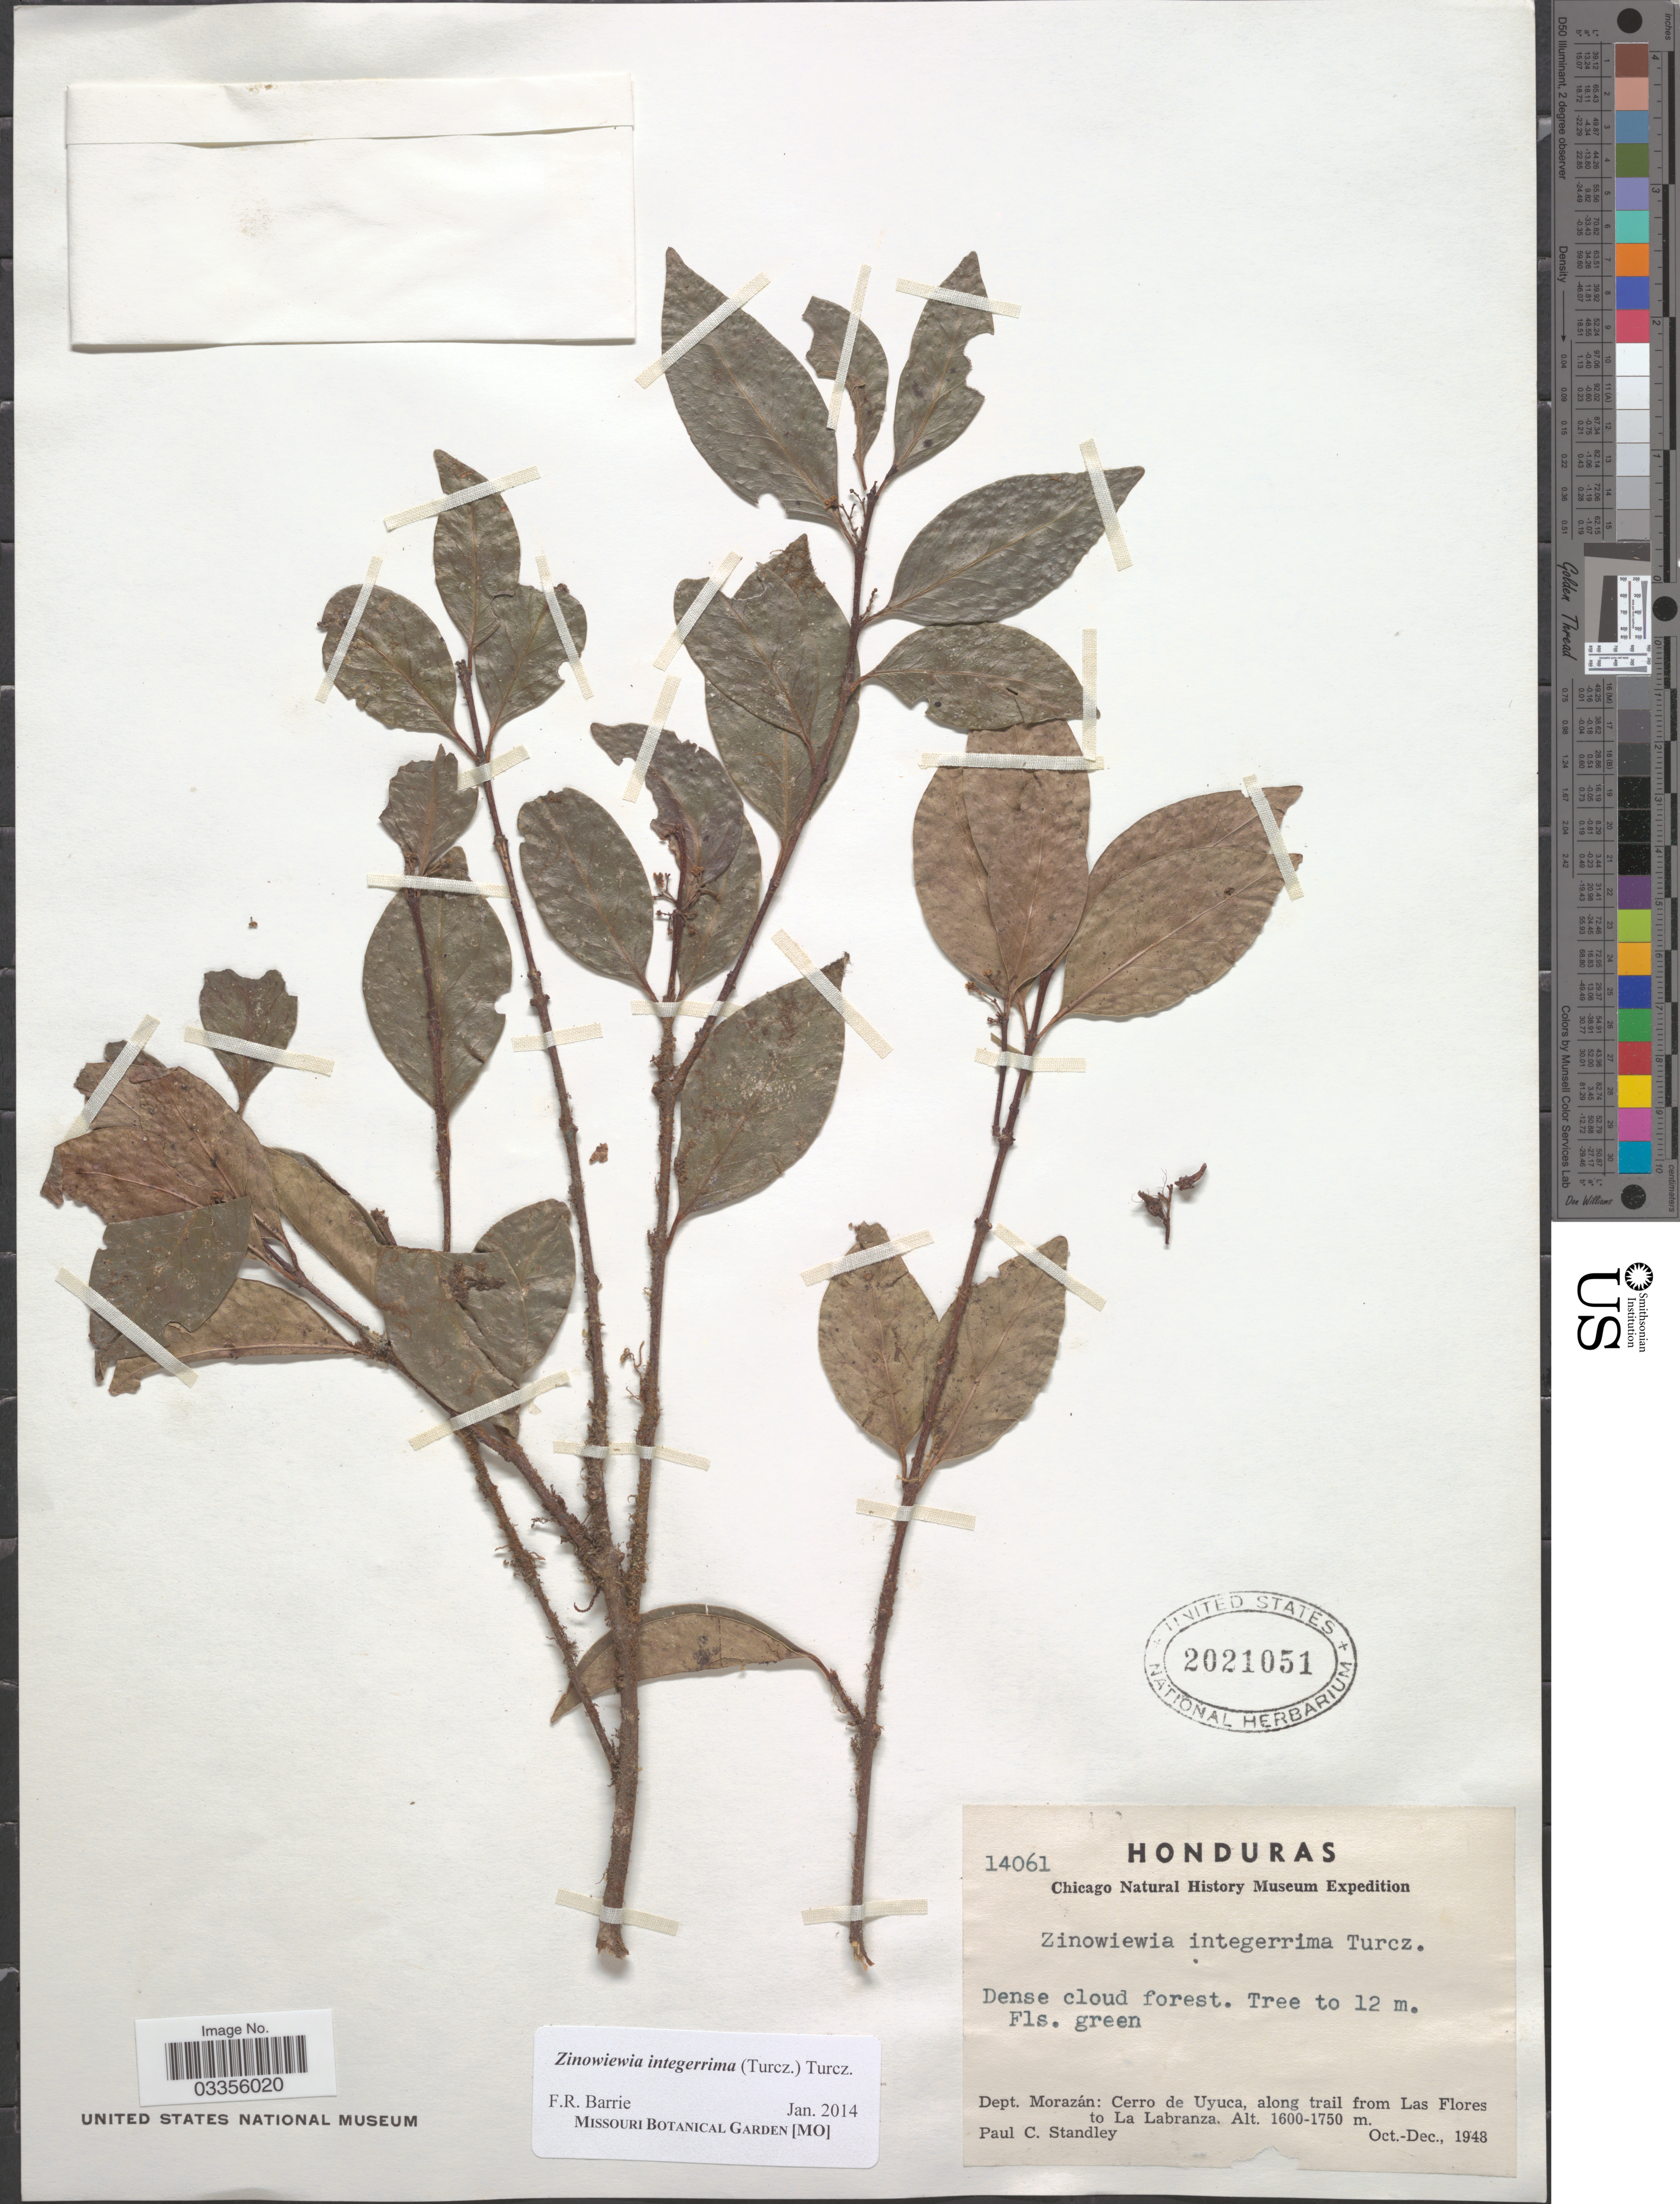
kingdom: Plantae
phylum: Tracheophyta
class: Magnoliopsida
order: Celastrales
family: Celastraceae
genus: Zinowiewia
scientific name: Zinowiewia integerrima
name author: (Turcz.) Turcz.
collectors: P. C. Standley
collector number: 14061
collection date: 1948-10/1948-12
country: Honduras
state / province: Fco. Morazán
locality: Dept. Morazán: Cerro de Uyuca, along trail from Las Flores to La Labranza.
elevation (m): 1600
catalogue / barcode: US 2021051